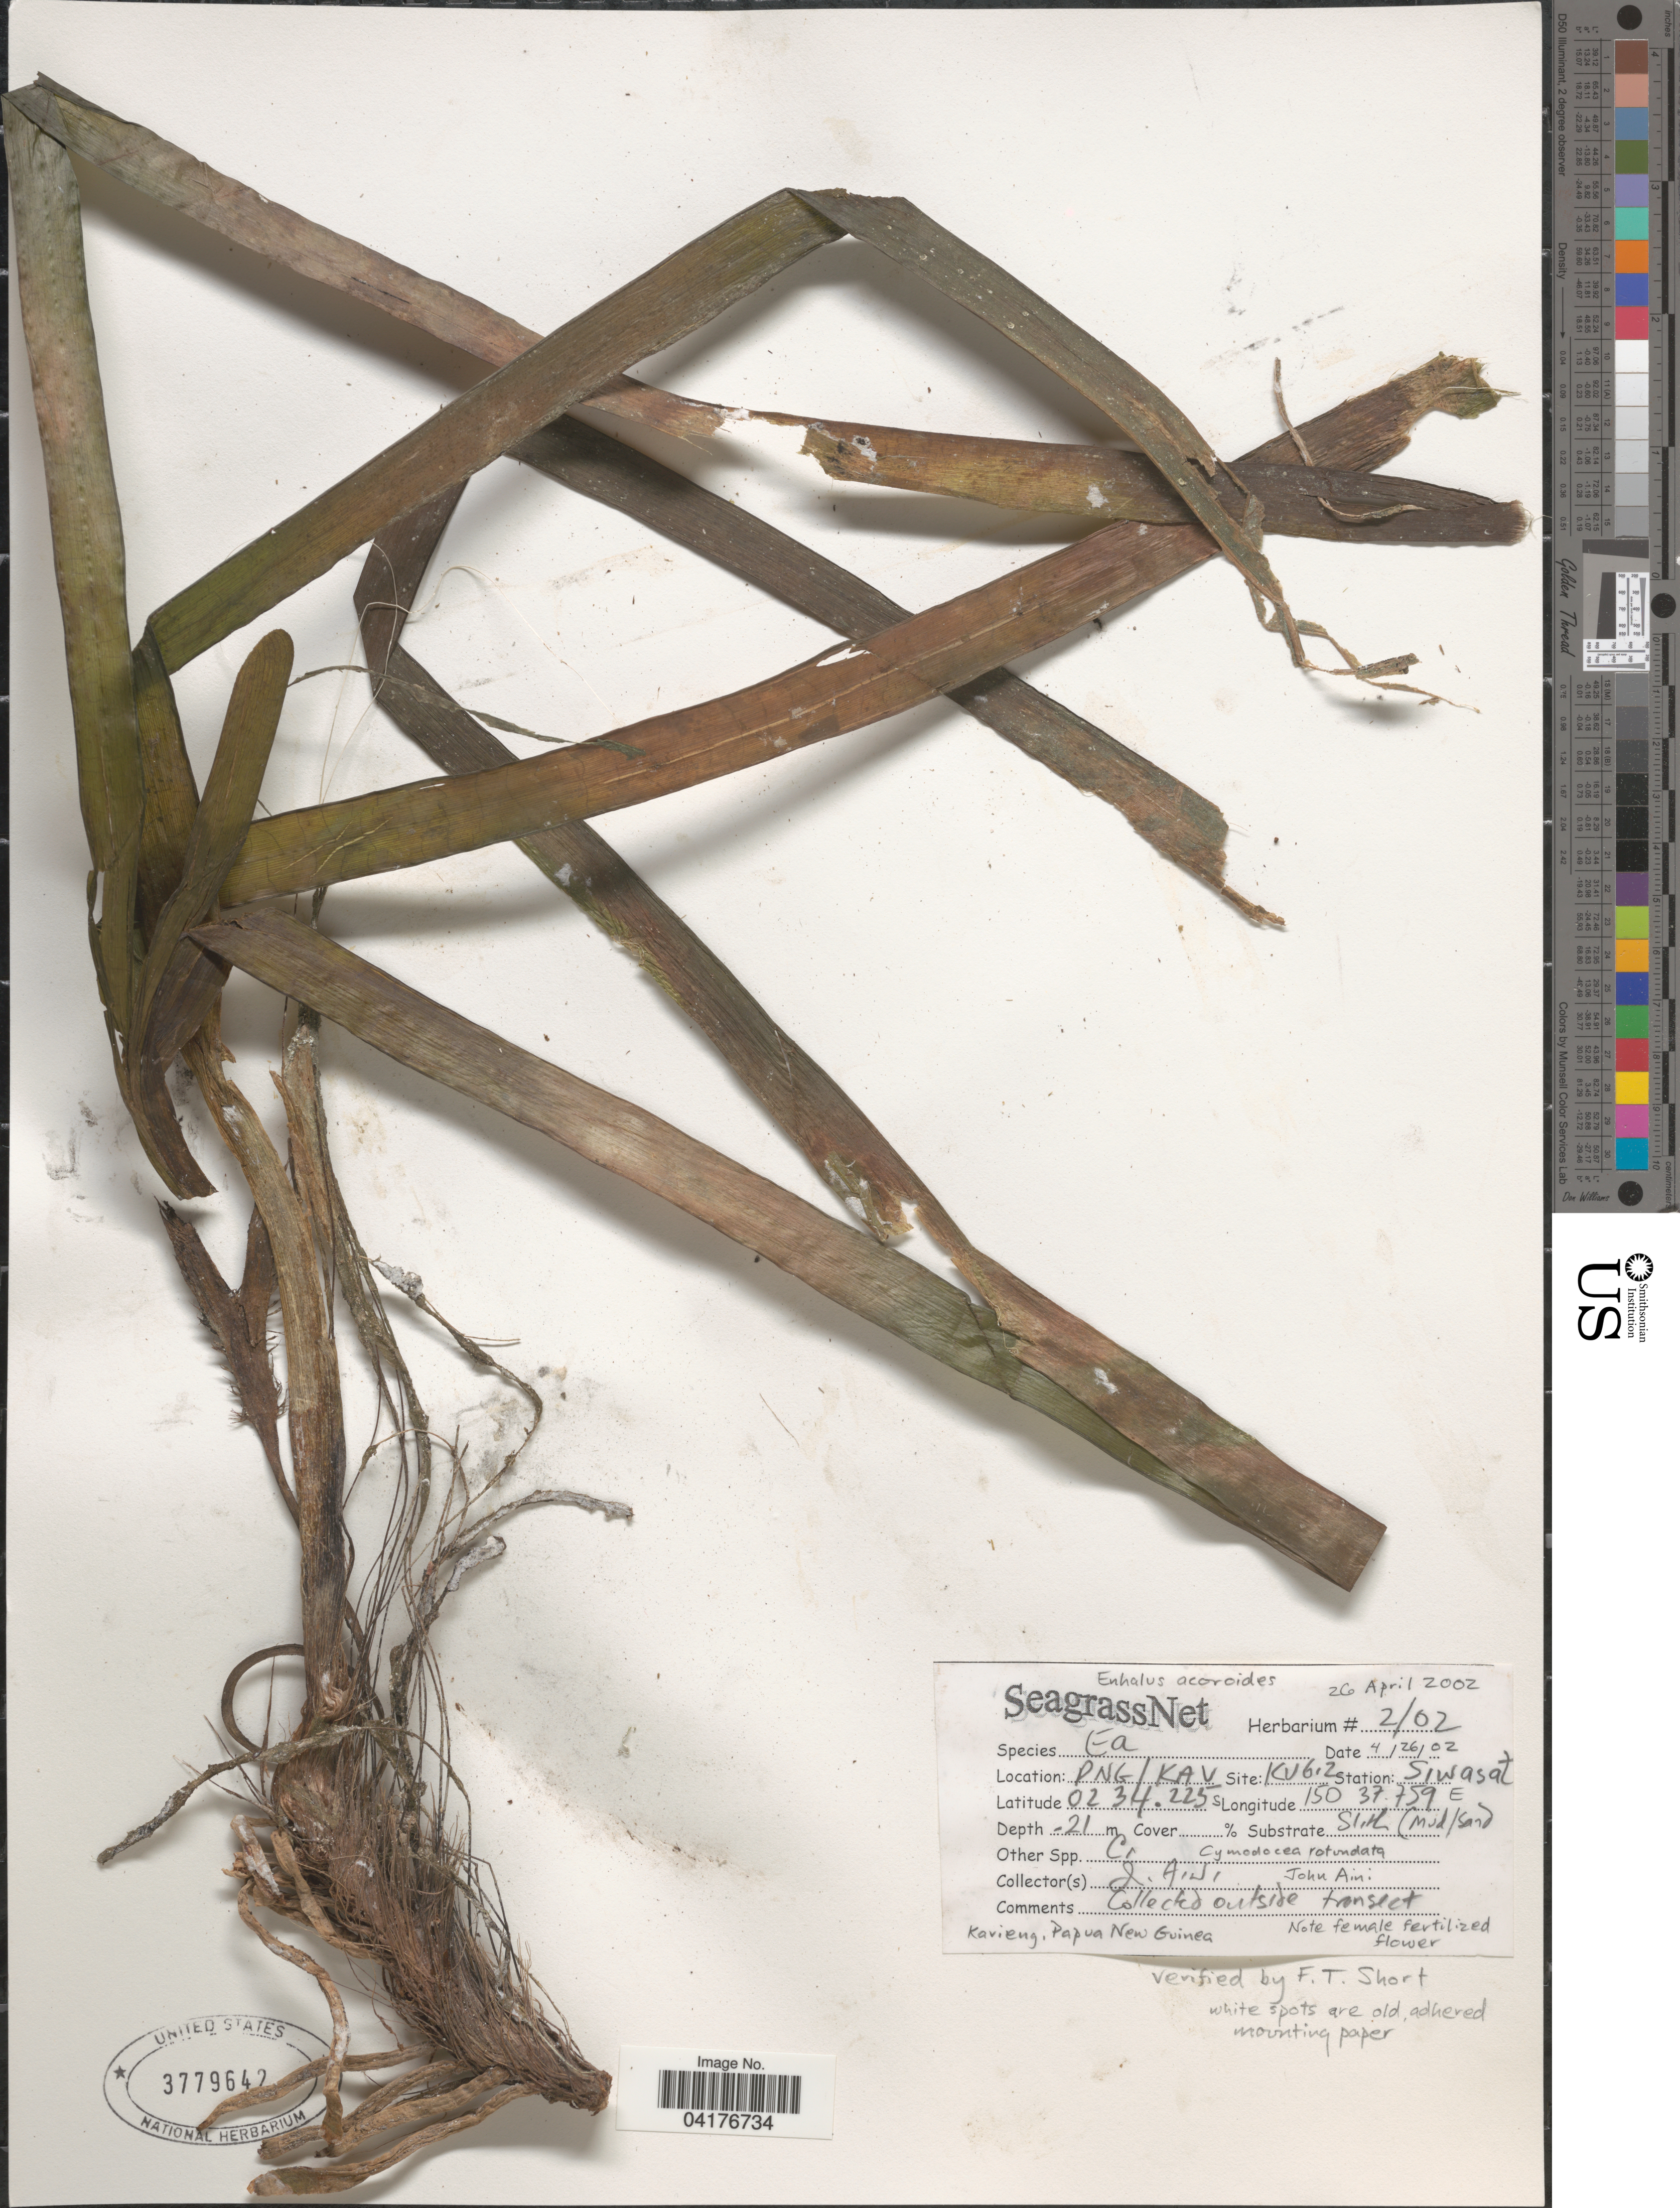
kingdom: Plantae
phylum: Tracheophyta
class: Liliopsida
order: Alismatales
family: Hydrocharitaceae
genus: Enhalus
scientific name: Enhalus acoroides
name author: (L. f.) Royle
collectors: J. Aini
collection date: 2002-04-26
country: Papua New Guinea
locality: KAV. Site: KV6-2. Station: Siwasat. Kavieng.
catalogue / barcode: US 3779642